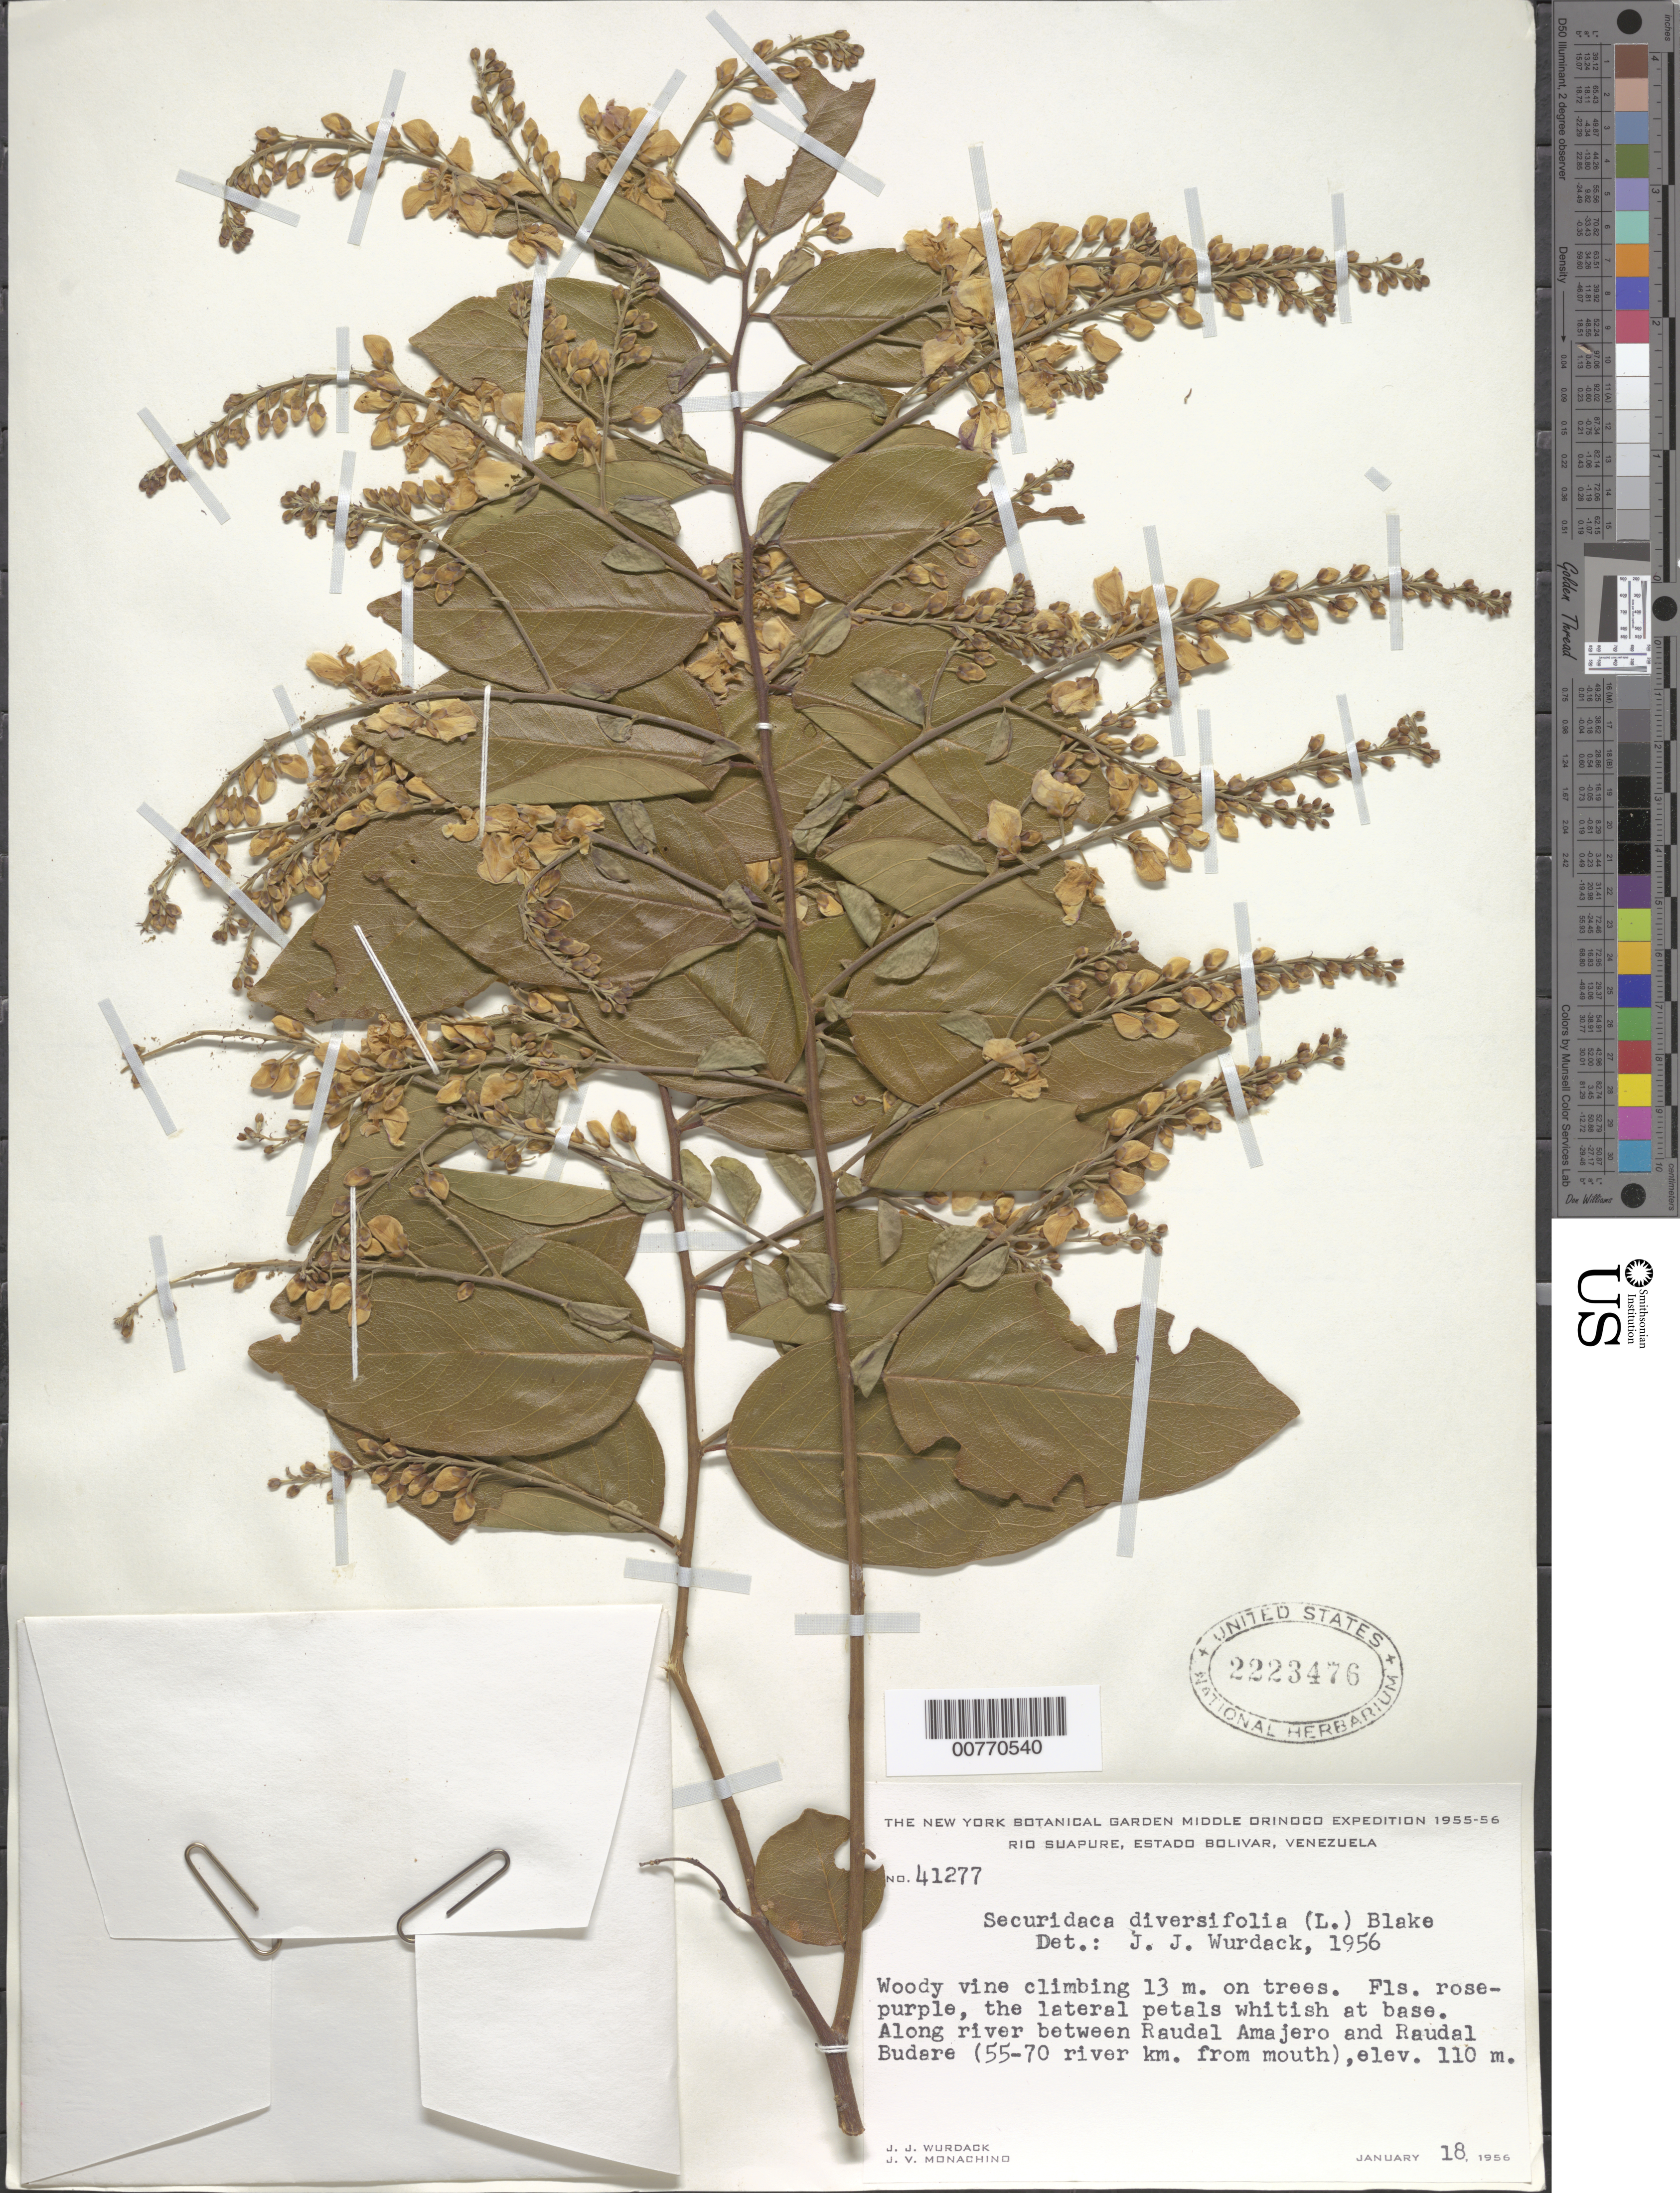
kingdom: Plantae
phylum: Tracheophyta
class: Magnoliopsida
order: Fabales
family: Polygalaceae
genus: Securidaca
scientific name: Securidaca diversifolia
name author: (L.) S.F. Blake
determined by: Wurdack, John J., (US), US (UNITED STATES)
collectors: J. J. Wurdack & J. V. Monachino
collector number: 41277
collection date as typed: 18-Jan-56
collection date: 1956-01-18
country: Venezuela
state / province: Bolívar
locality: Raudal Amajero and Raudal Budare, between (55 - 70 miles from mouth); Río Surapuare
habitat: Along river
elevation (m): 110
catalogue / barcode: US 2223476